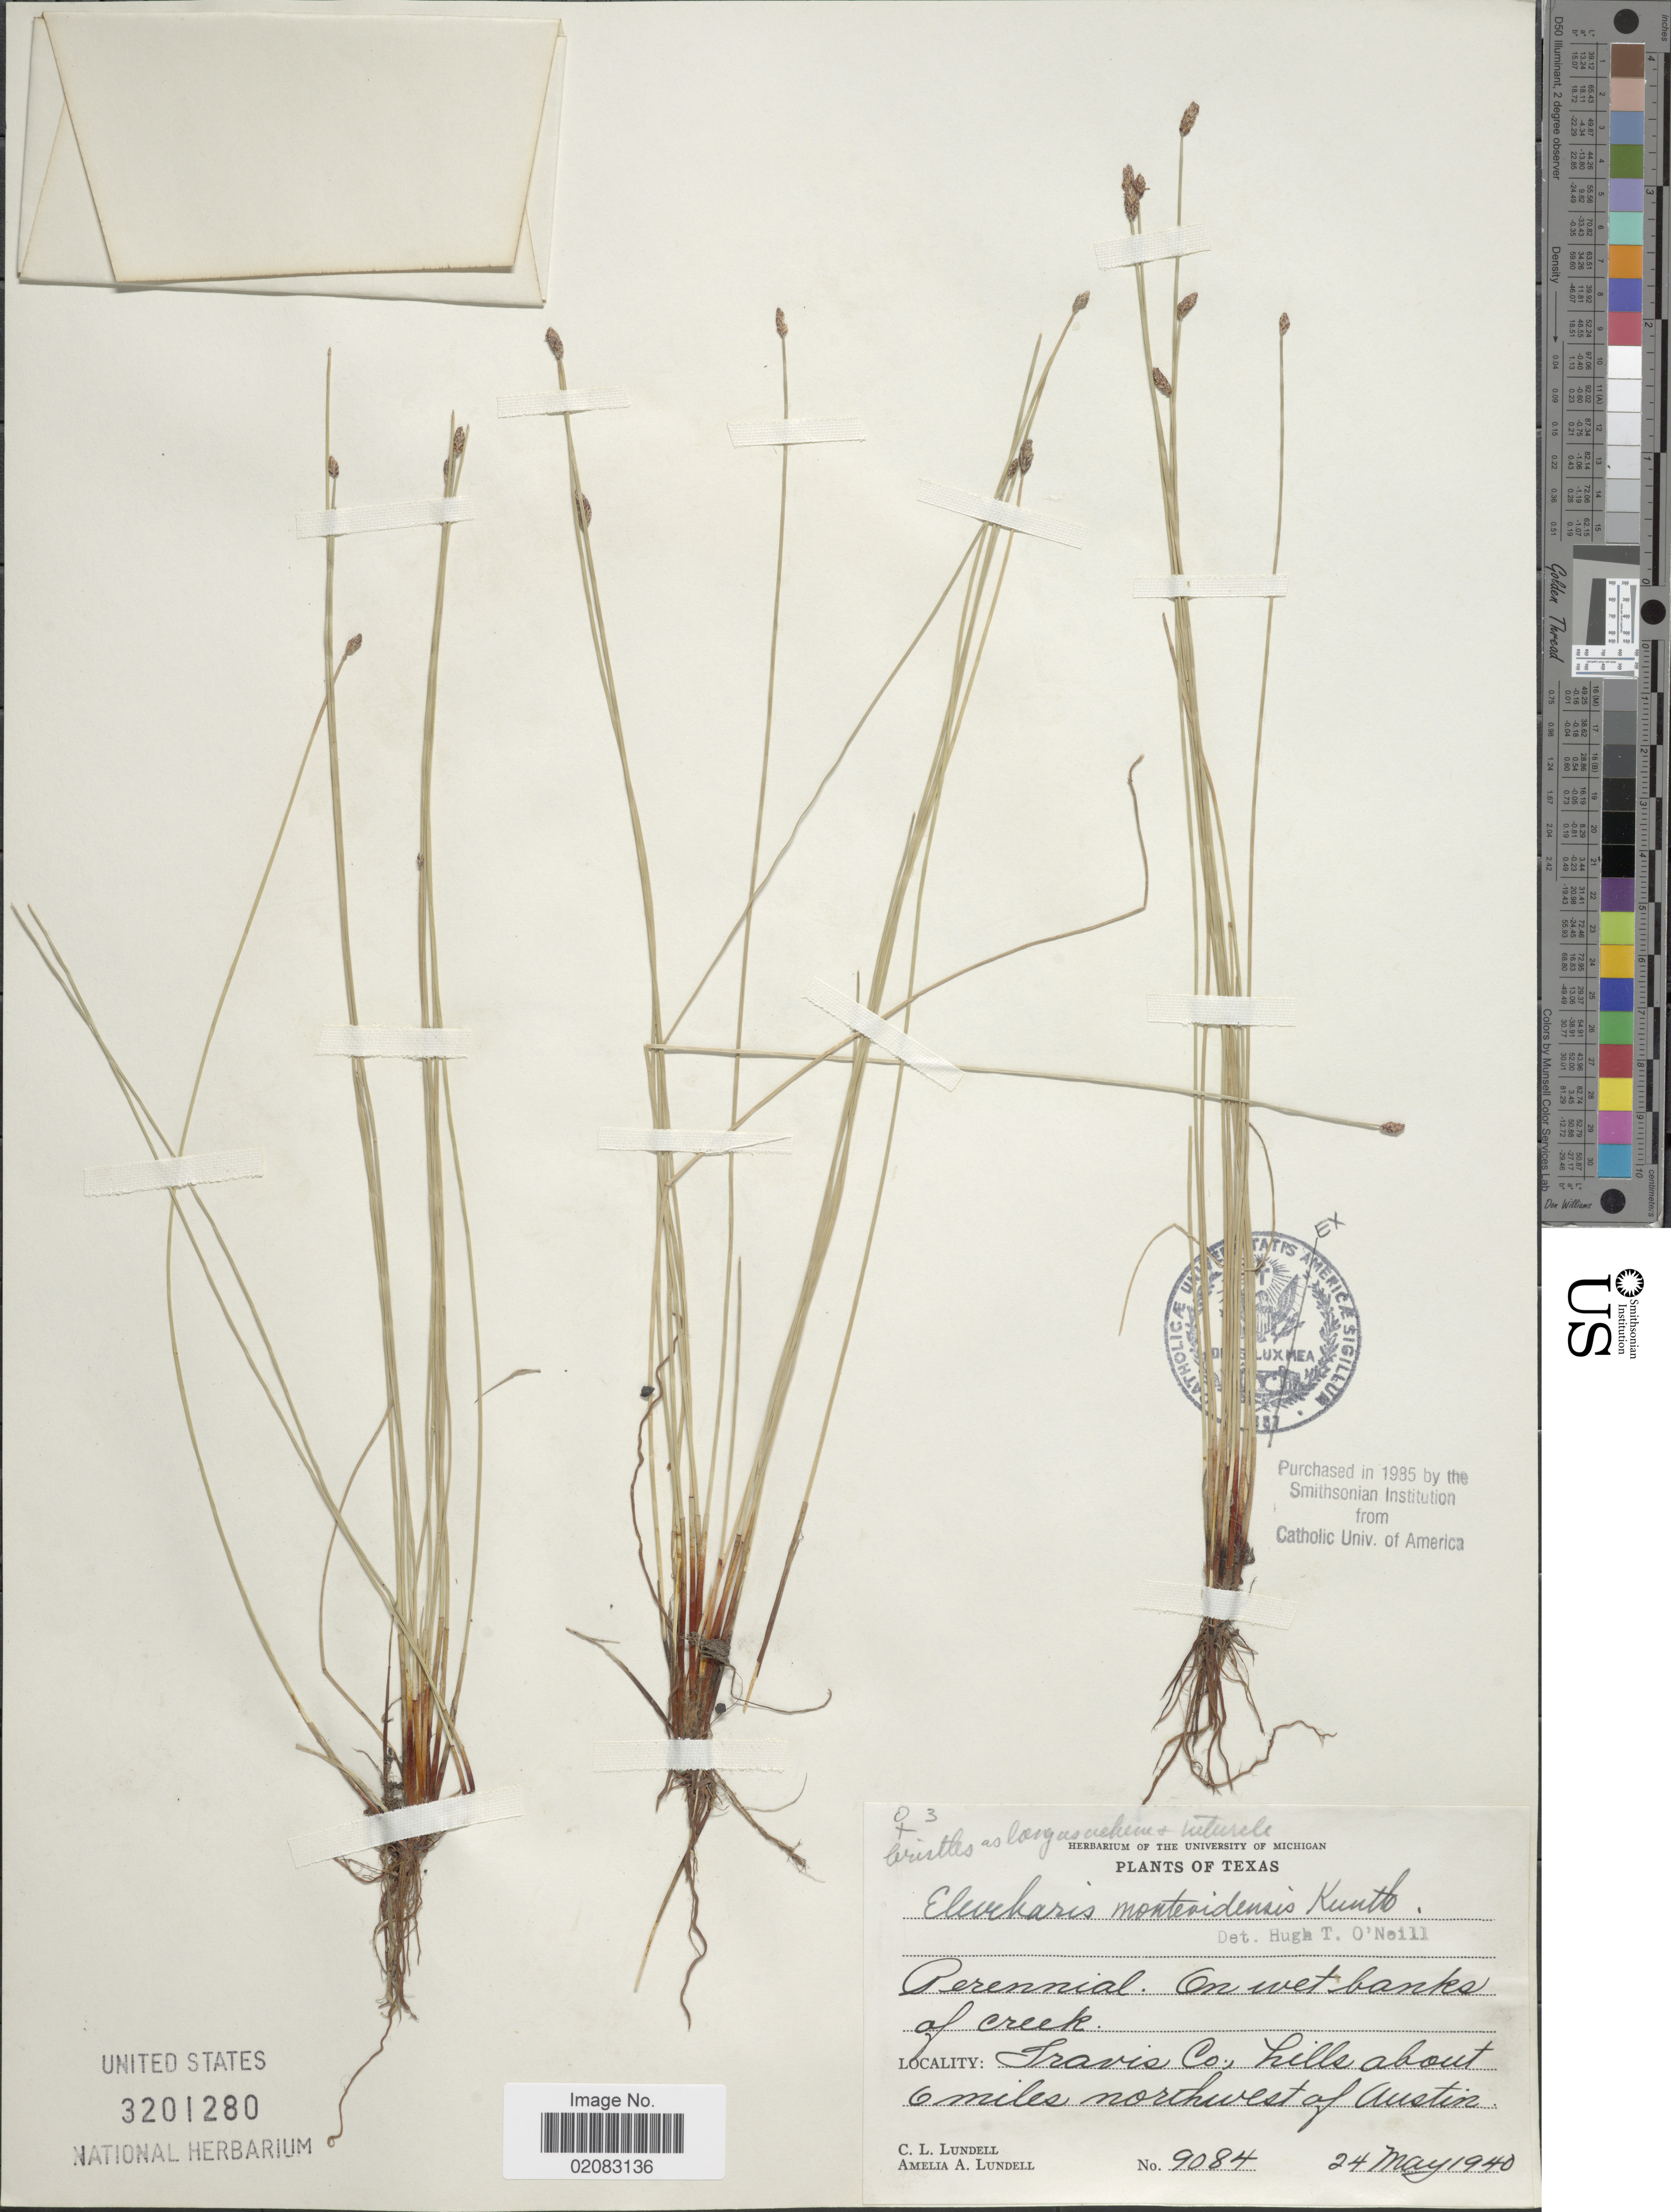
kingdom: Plantae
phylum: Tracheophyta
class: Liliopsida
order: Poales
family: Cyperaceae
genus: Eleocharis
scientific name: Eleocharis montevidensis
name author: Kunth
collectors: C. L. Lundell & A. A. Lundell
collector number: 9084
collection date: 1940-05-24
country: United States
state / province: Texas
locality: Perennial. On wet banks of creek, Travis Co., hills about 6 miles northwest of Austin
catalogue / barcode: US 3201280